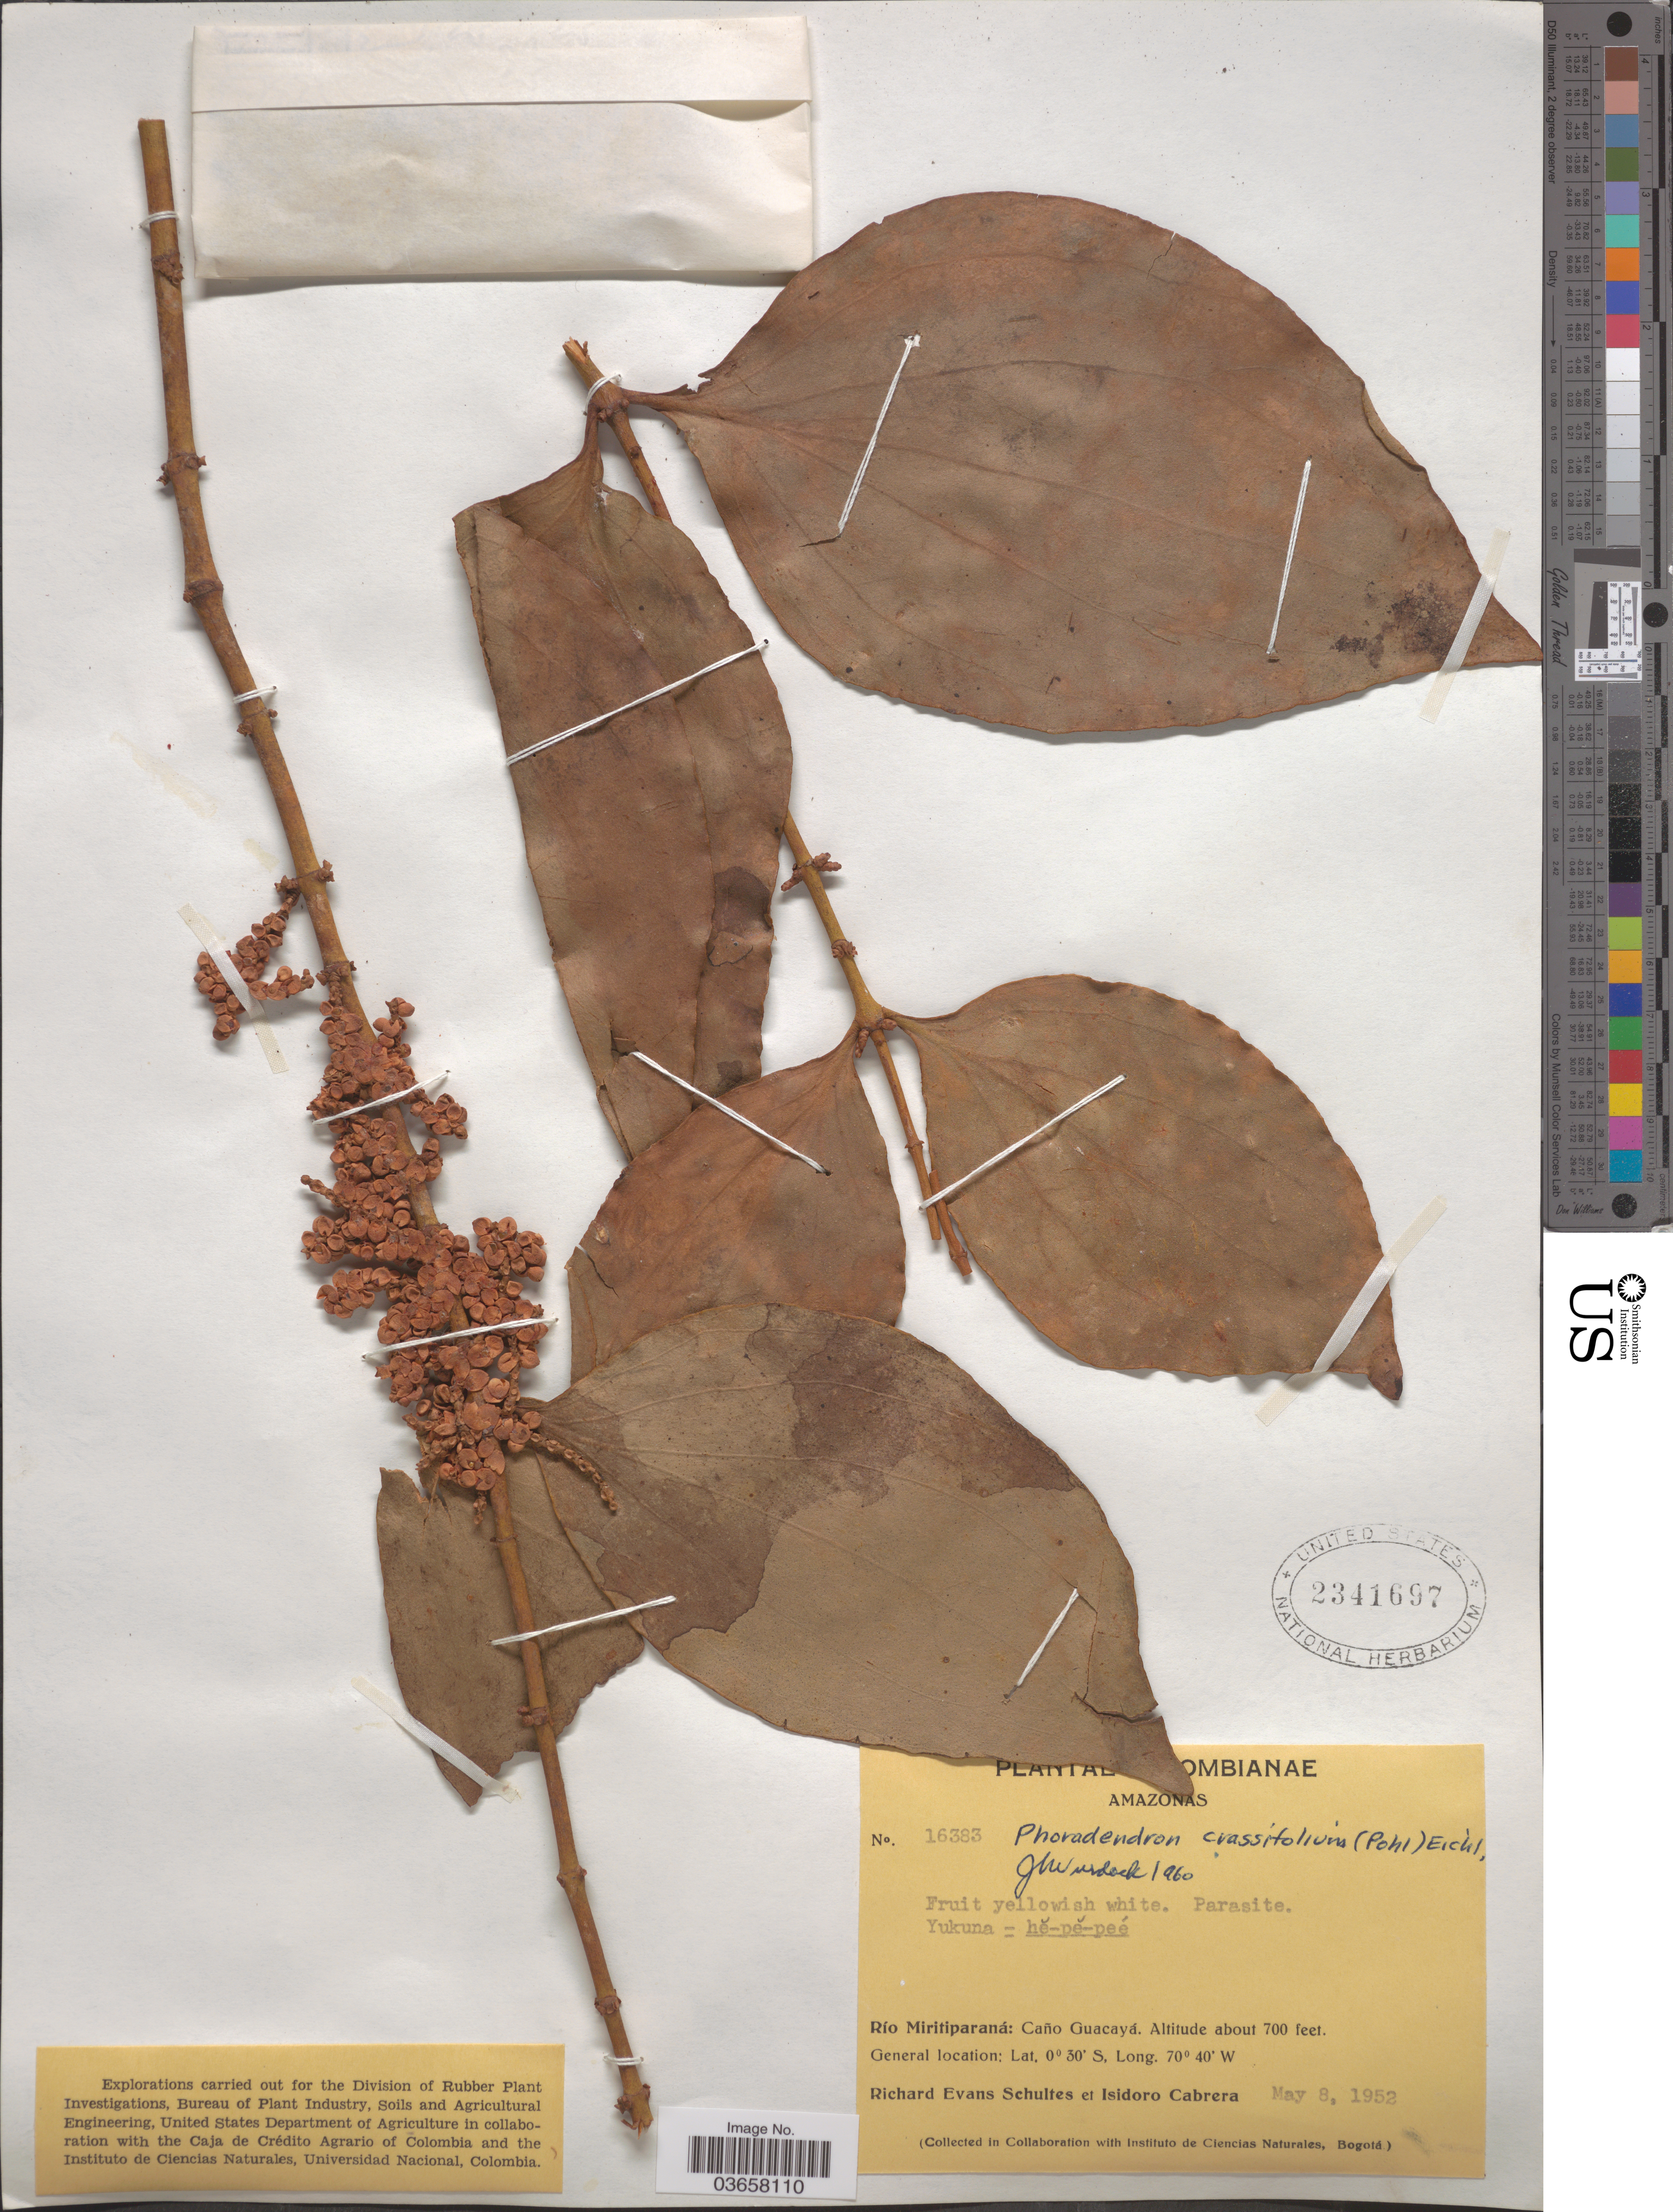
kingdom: Plantae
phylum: Tracheophyta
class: Magnoliopsida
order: Santalales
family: Viscaceae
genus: Phoradendron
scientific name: Phoradendron crassifolium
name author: (Pohl ex DC.) Eichler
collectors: R. E. Schultes & I. Cabrera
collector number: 16383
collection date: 1952-05-08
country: Colombia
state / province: Amazônas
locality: Río Miritiparaná: Caño Guacayá.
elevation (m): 213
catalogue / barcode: US 2341697